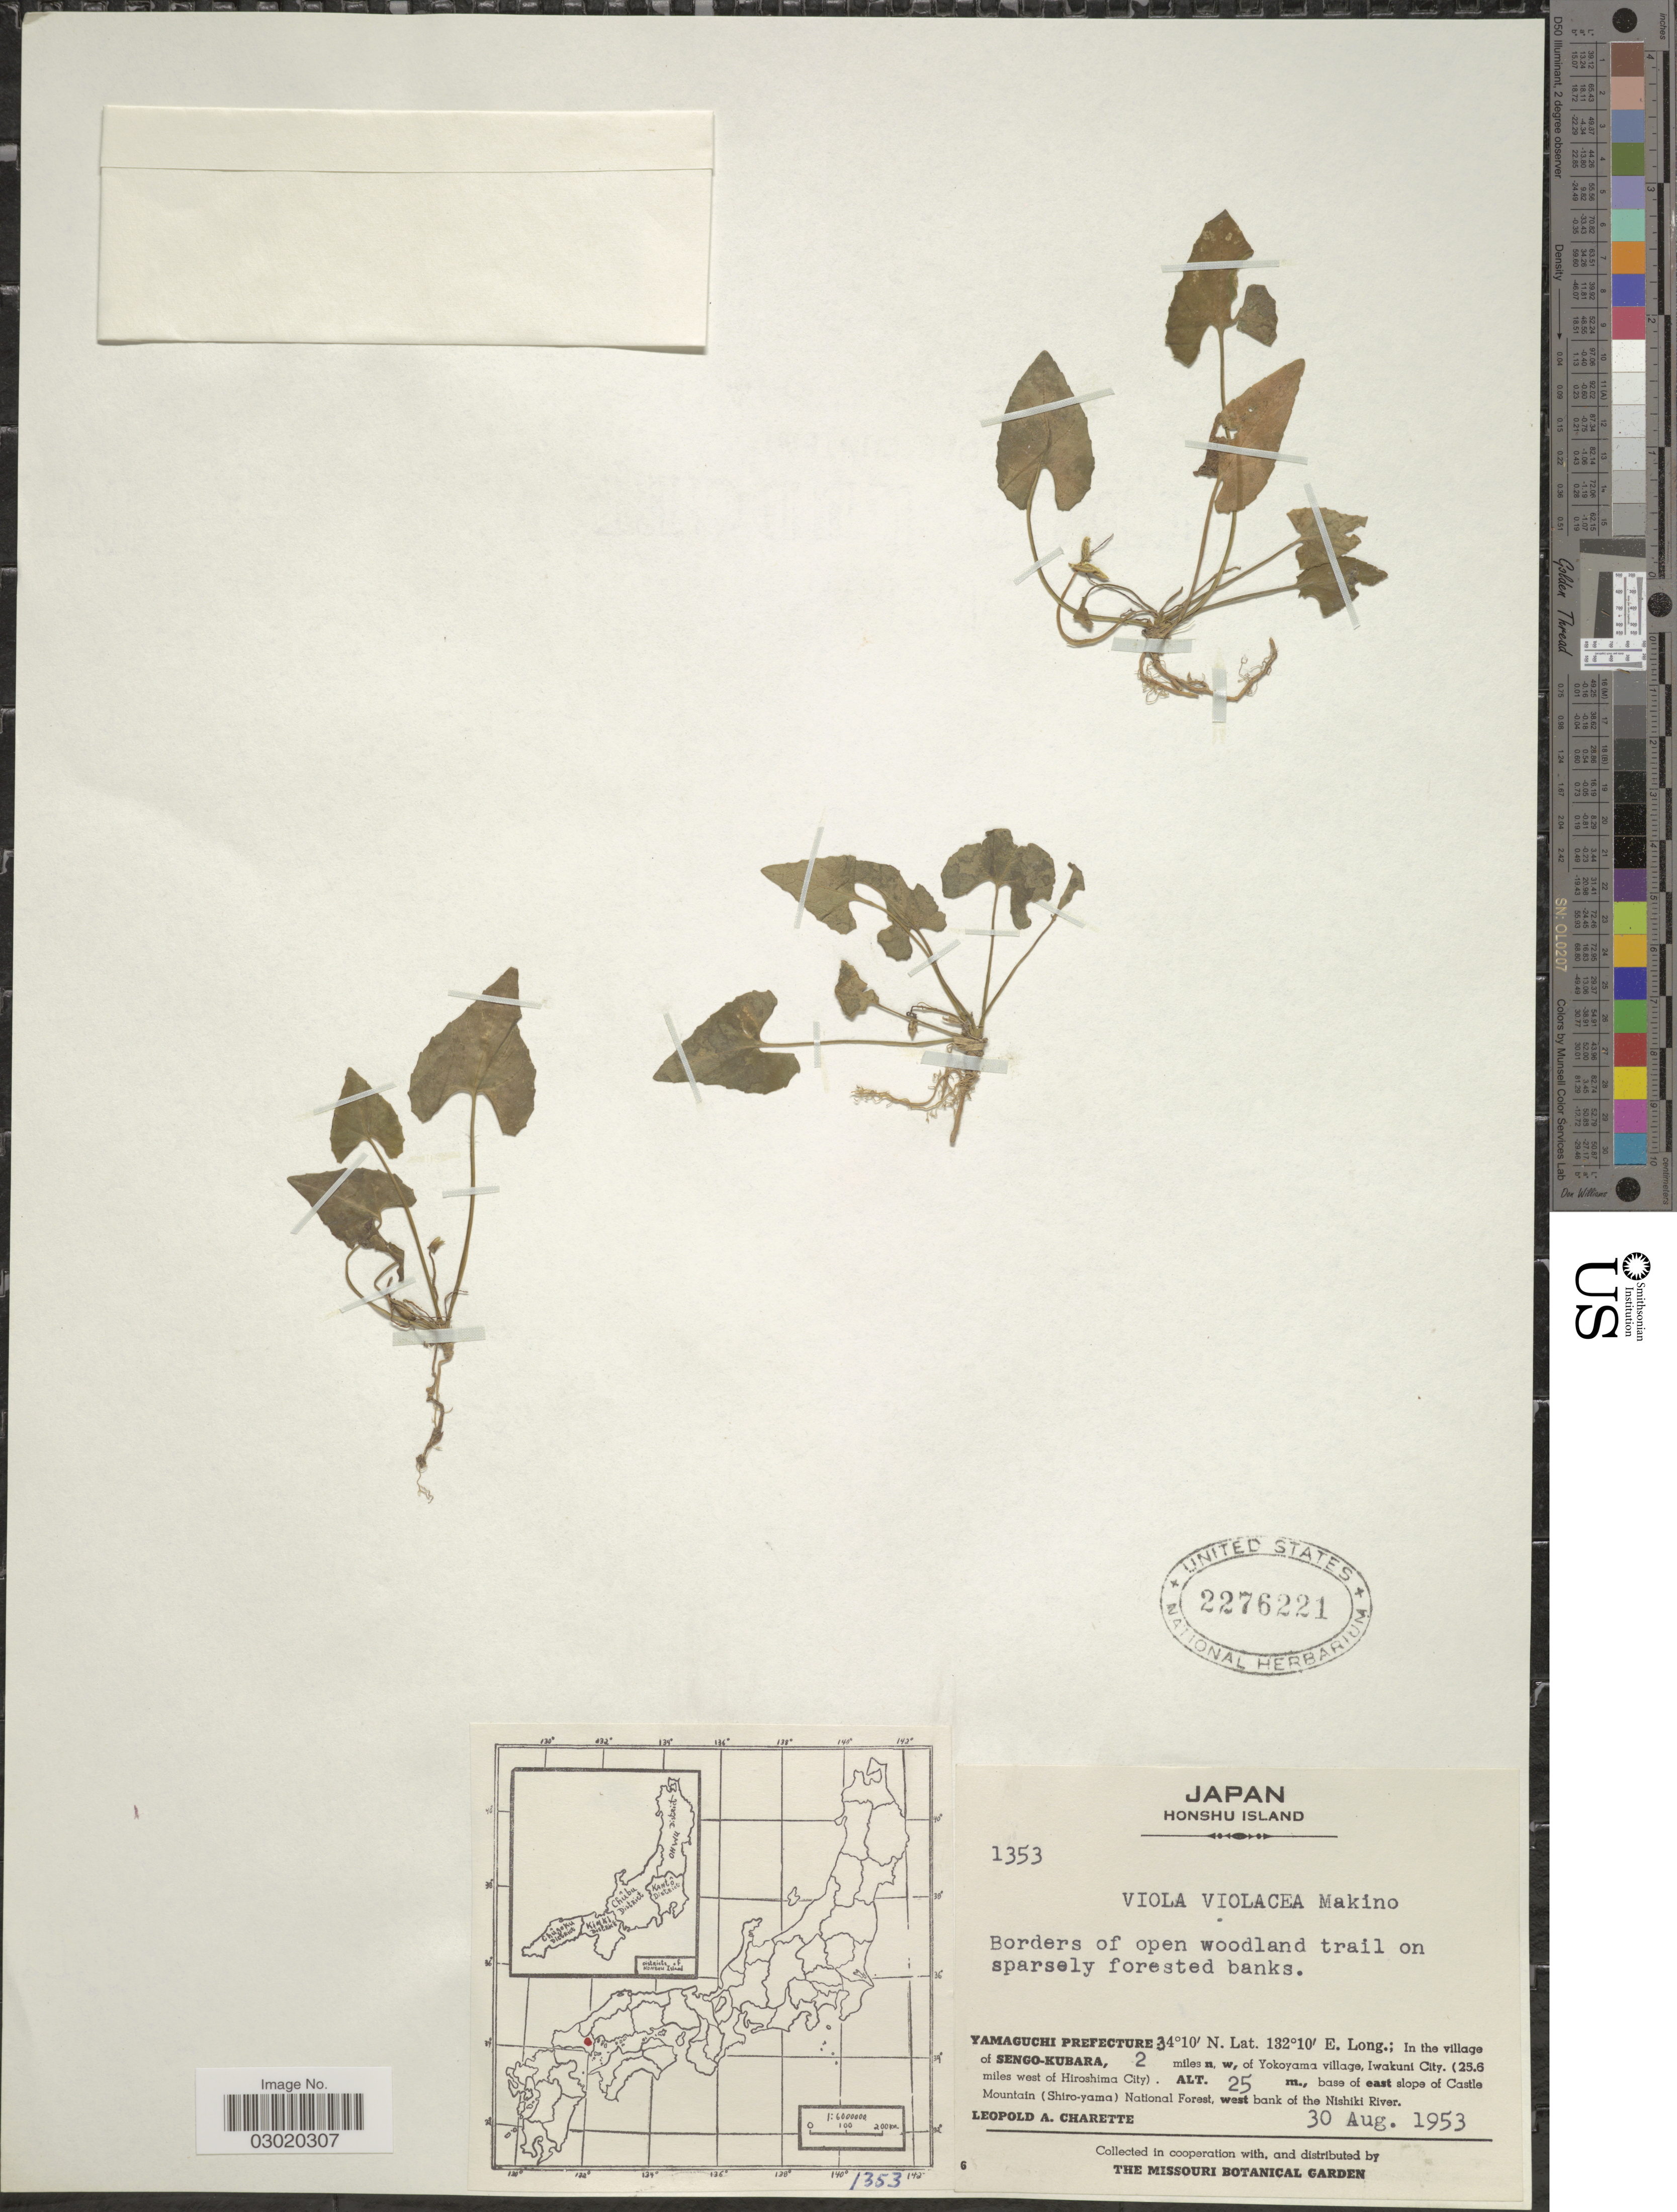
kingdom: Plantae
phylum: Tracheophyta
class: Magnoliopsida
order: Malpighiales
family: Violaceae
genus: Viola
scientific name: Viola violacea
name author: Makino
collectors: L. A. Charette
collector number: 1353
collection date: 1953-08-30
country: Japan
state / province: Yamaguti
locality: Honshu Island. Yamaguchi Prefecture: In the village of Sengo-Kubara, 2 miles n.w, of Yokoyama village, Iwakuni City. (25.6 miles west of Hiroshima City), base of east slope of Castle Mountain (Shiro-yama) National Forest, west bank of the Nishiki River.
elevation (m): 25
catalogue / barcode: US 2276221